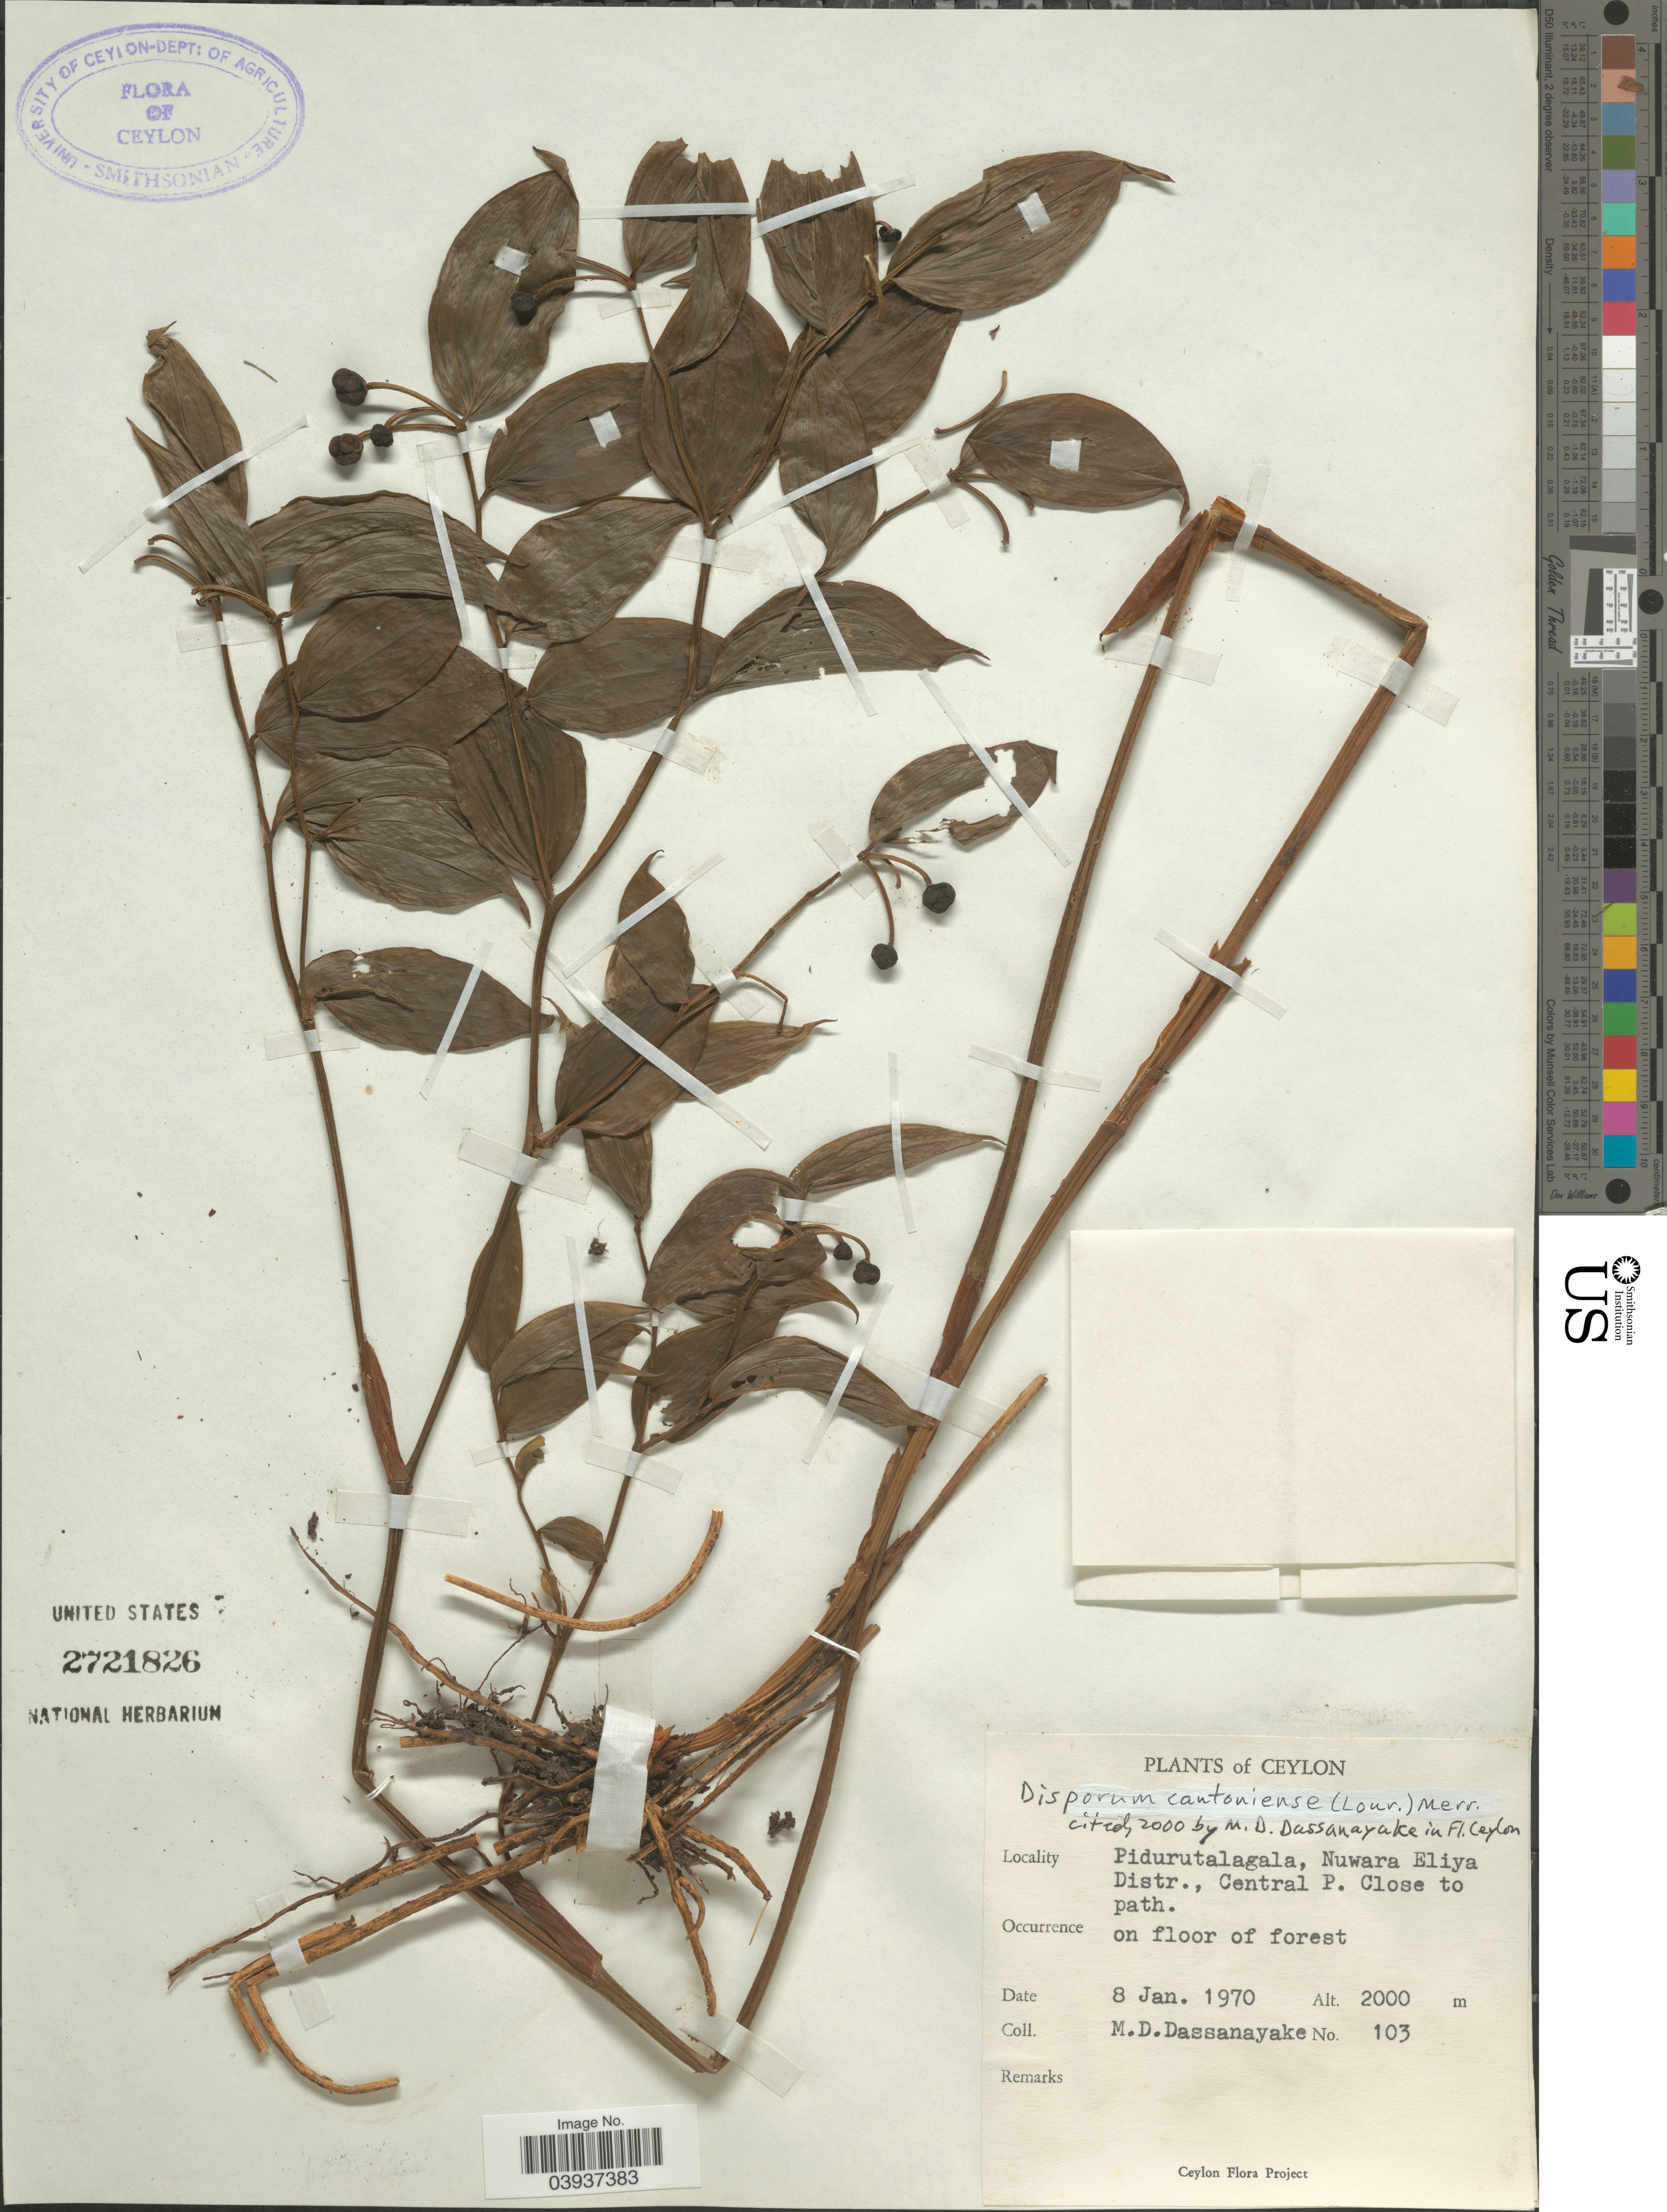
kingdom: Plantae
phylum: Tracheophyta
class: Liliopsida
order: Liliales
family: Colchicaceae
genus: Disporum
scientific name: Disporum cantoniense var. cantoniense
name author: (Lour.) Merr.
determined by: Strong, Mark T., (BOT), Smithsonian Institution - National Museum of Natural History (UNITED STATES)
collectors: M. D. Dassanayake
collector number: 103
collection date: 1970-01-08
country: Sri Lanka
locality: Ceylon. Pidurutalagala, Nuwara Eliya Distr., Central P. Close to path.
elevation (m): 2000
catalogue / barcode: US 2721826